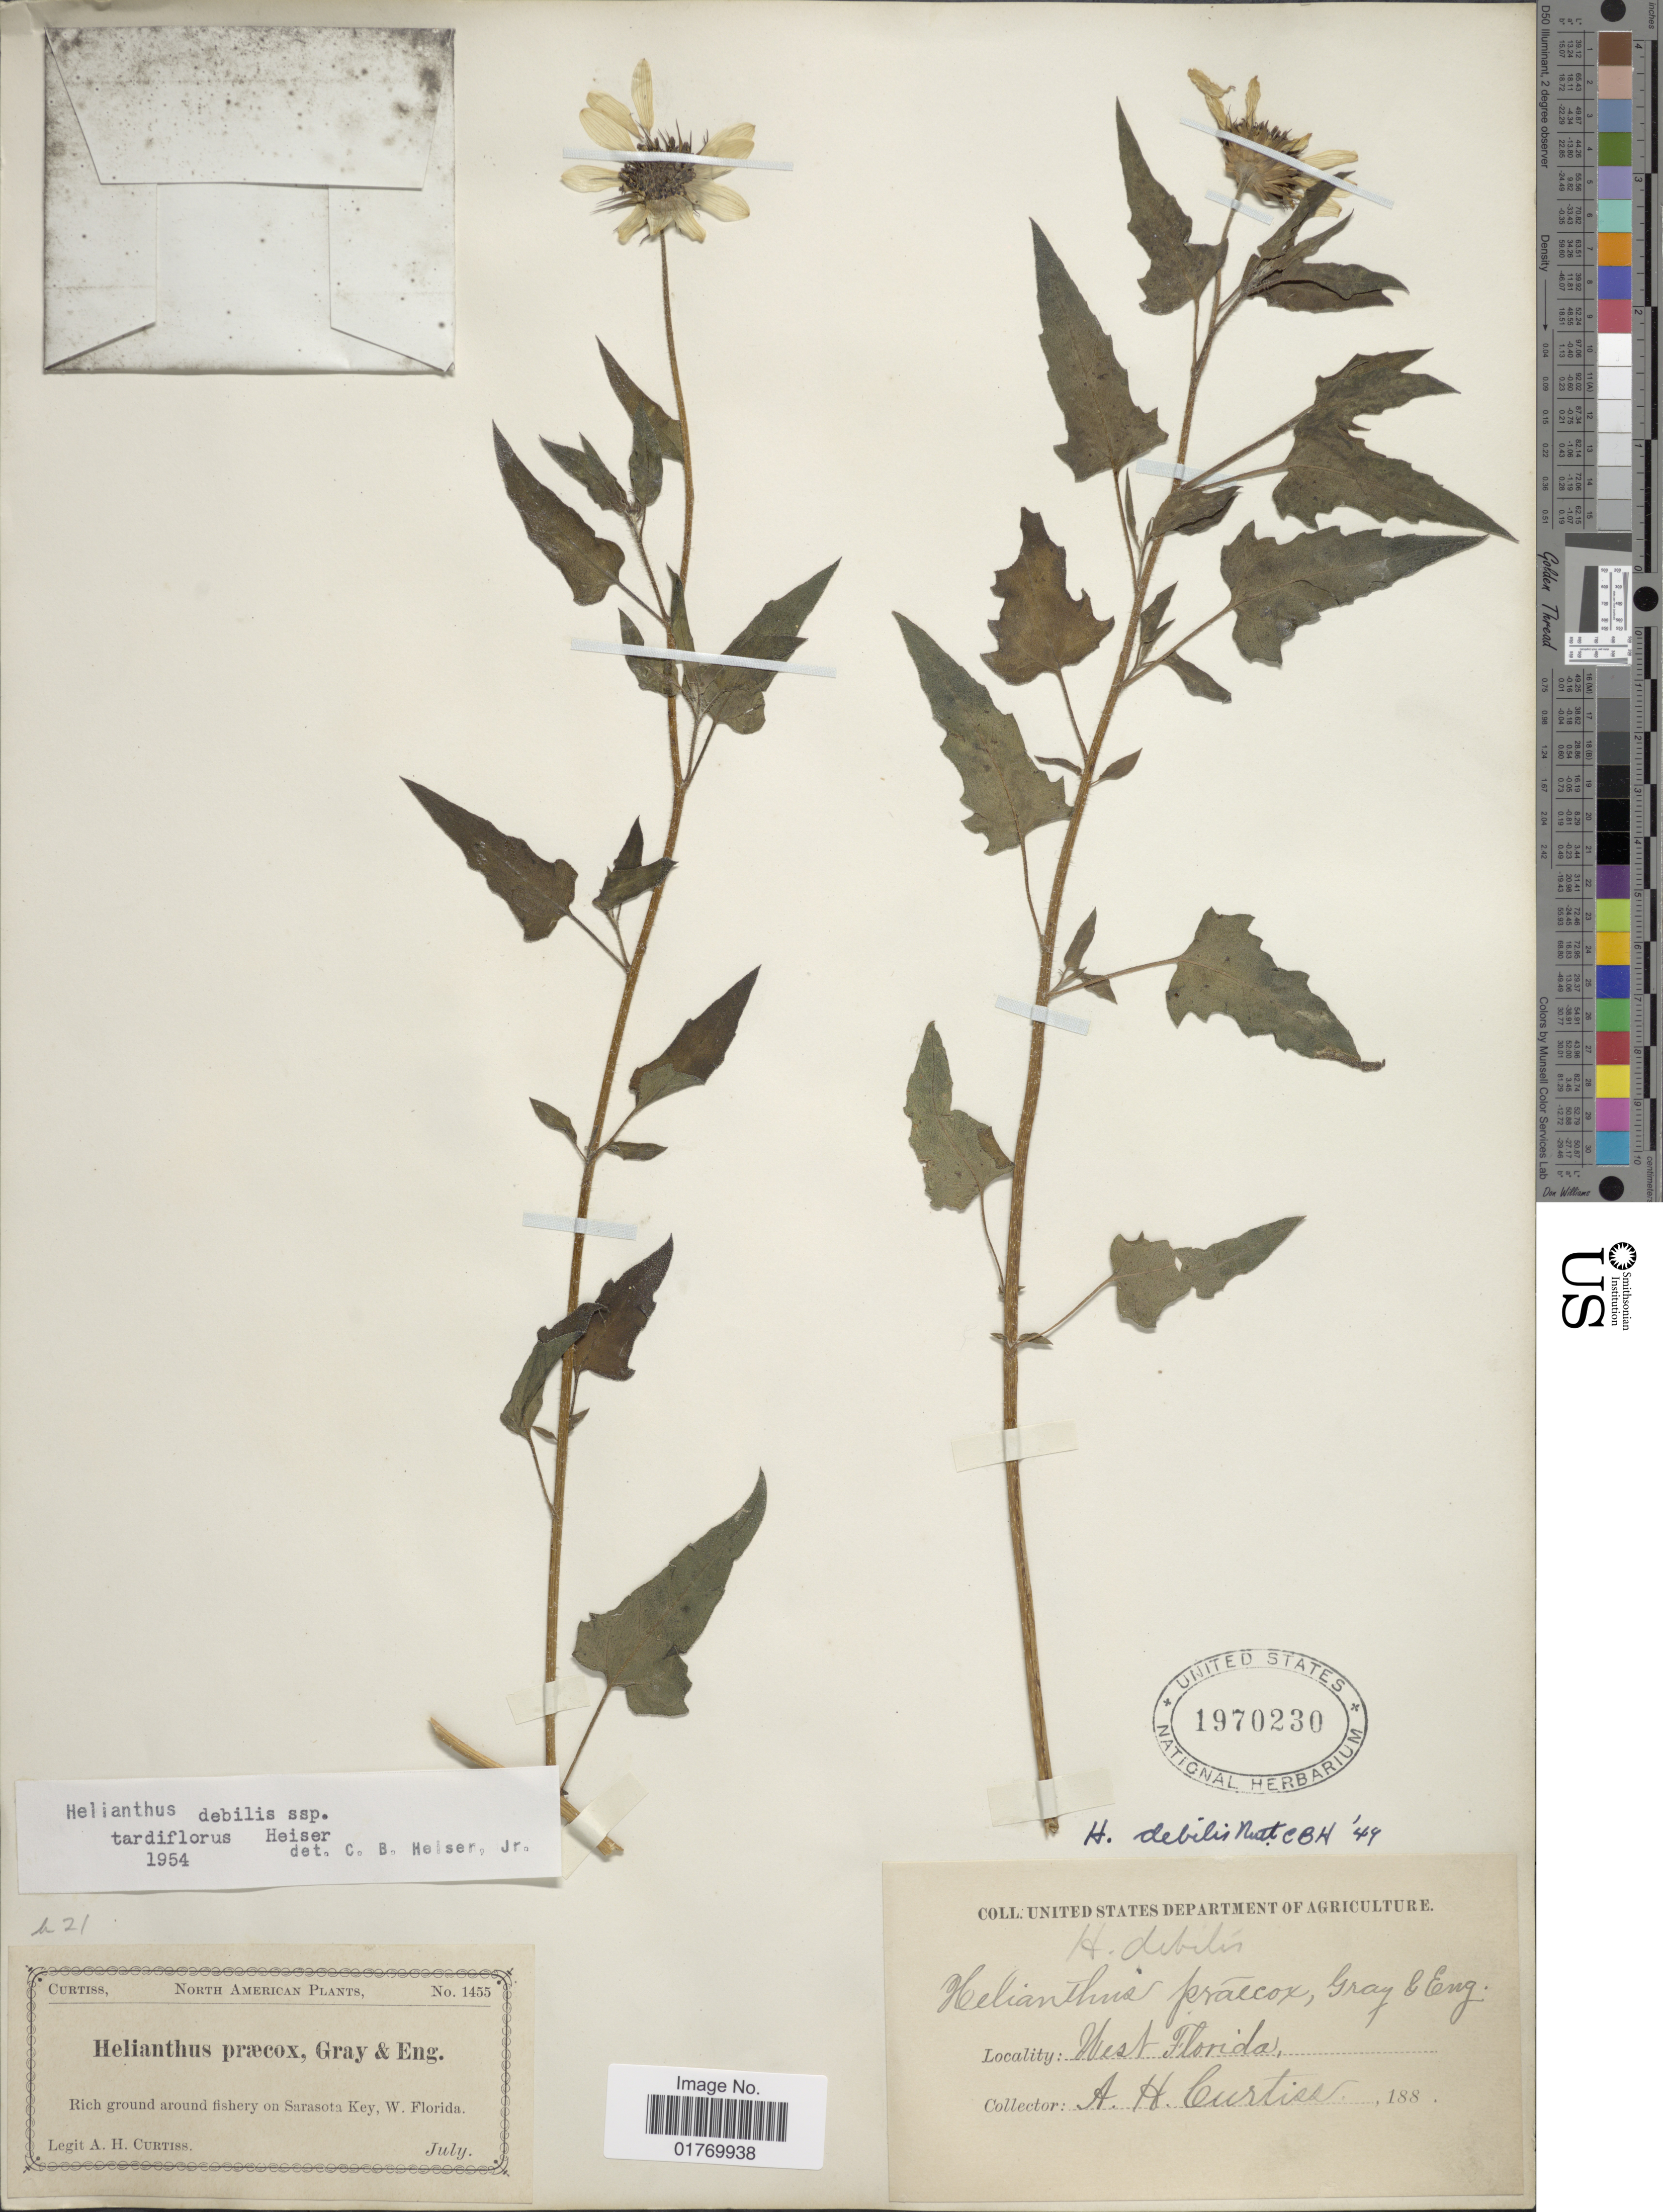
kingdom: Plantae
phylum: Tracheophyta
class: Magnoliopsida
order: Asterales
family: Asteraceae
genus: Helianthus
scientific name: Helianthus debilis subsp. tardiflorus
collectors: A. H. Curtiss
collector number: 1455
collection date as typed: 188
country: United States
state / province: Florida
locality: West Florida, Rich ground around fishery on Sarasota Valley, W. Florida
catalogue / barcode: US 1970230